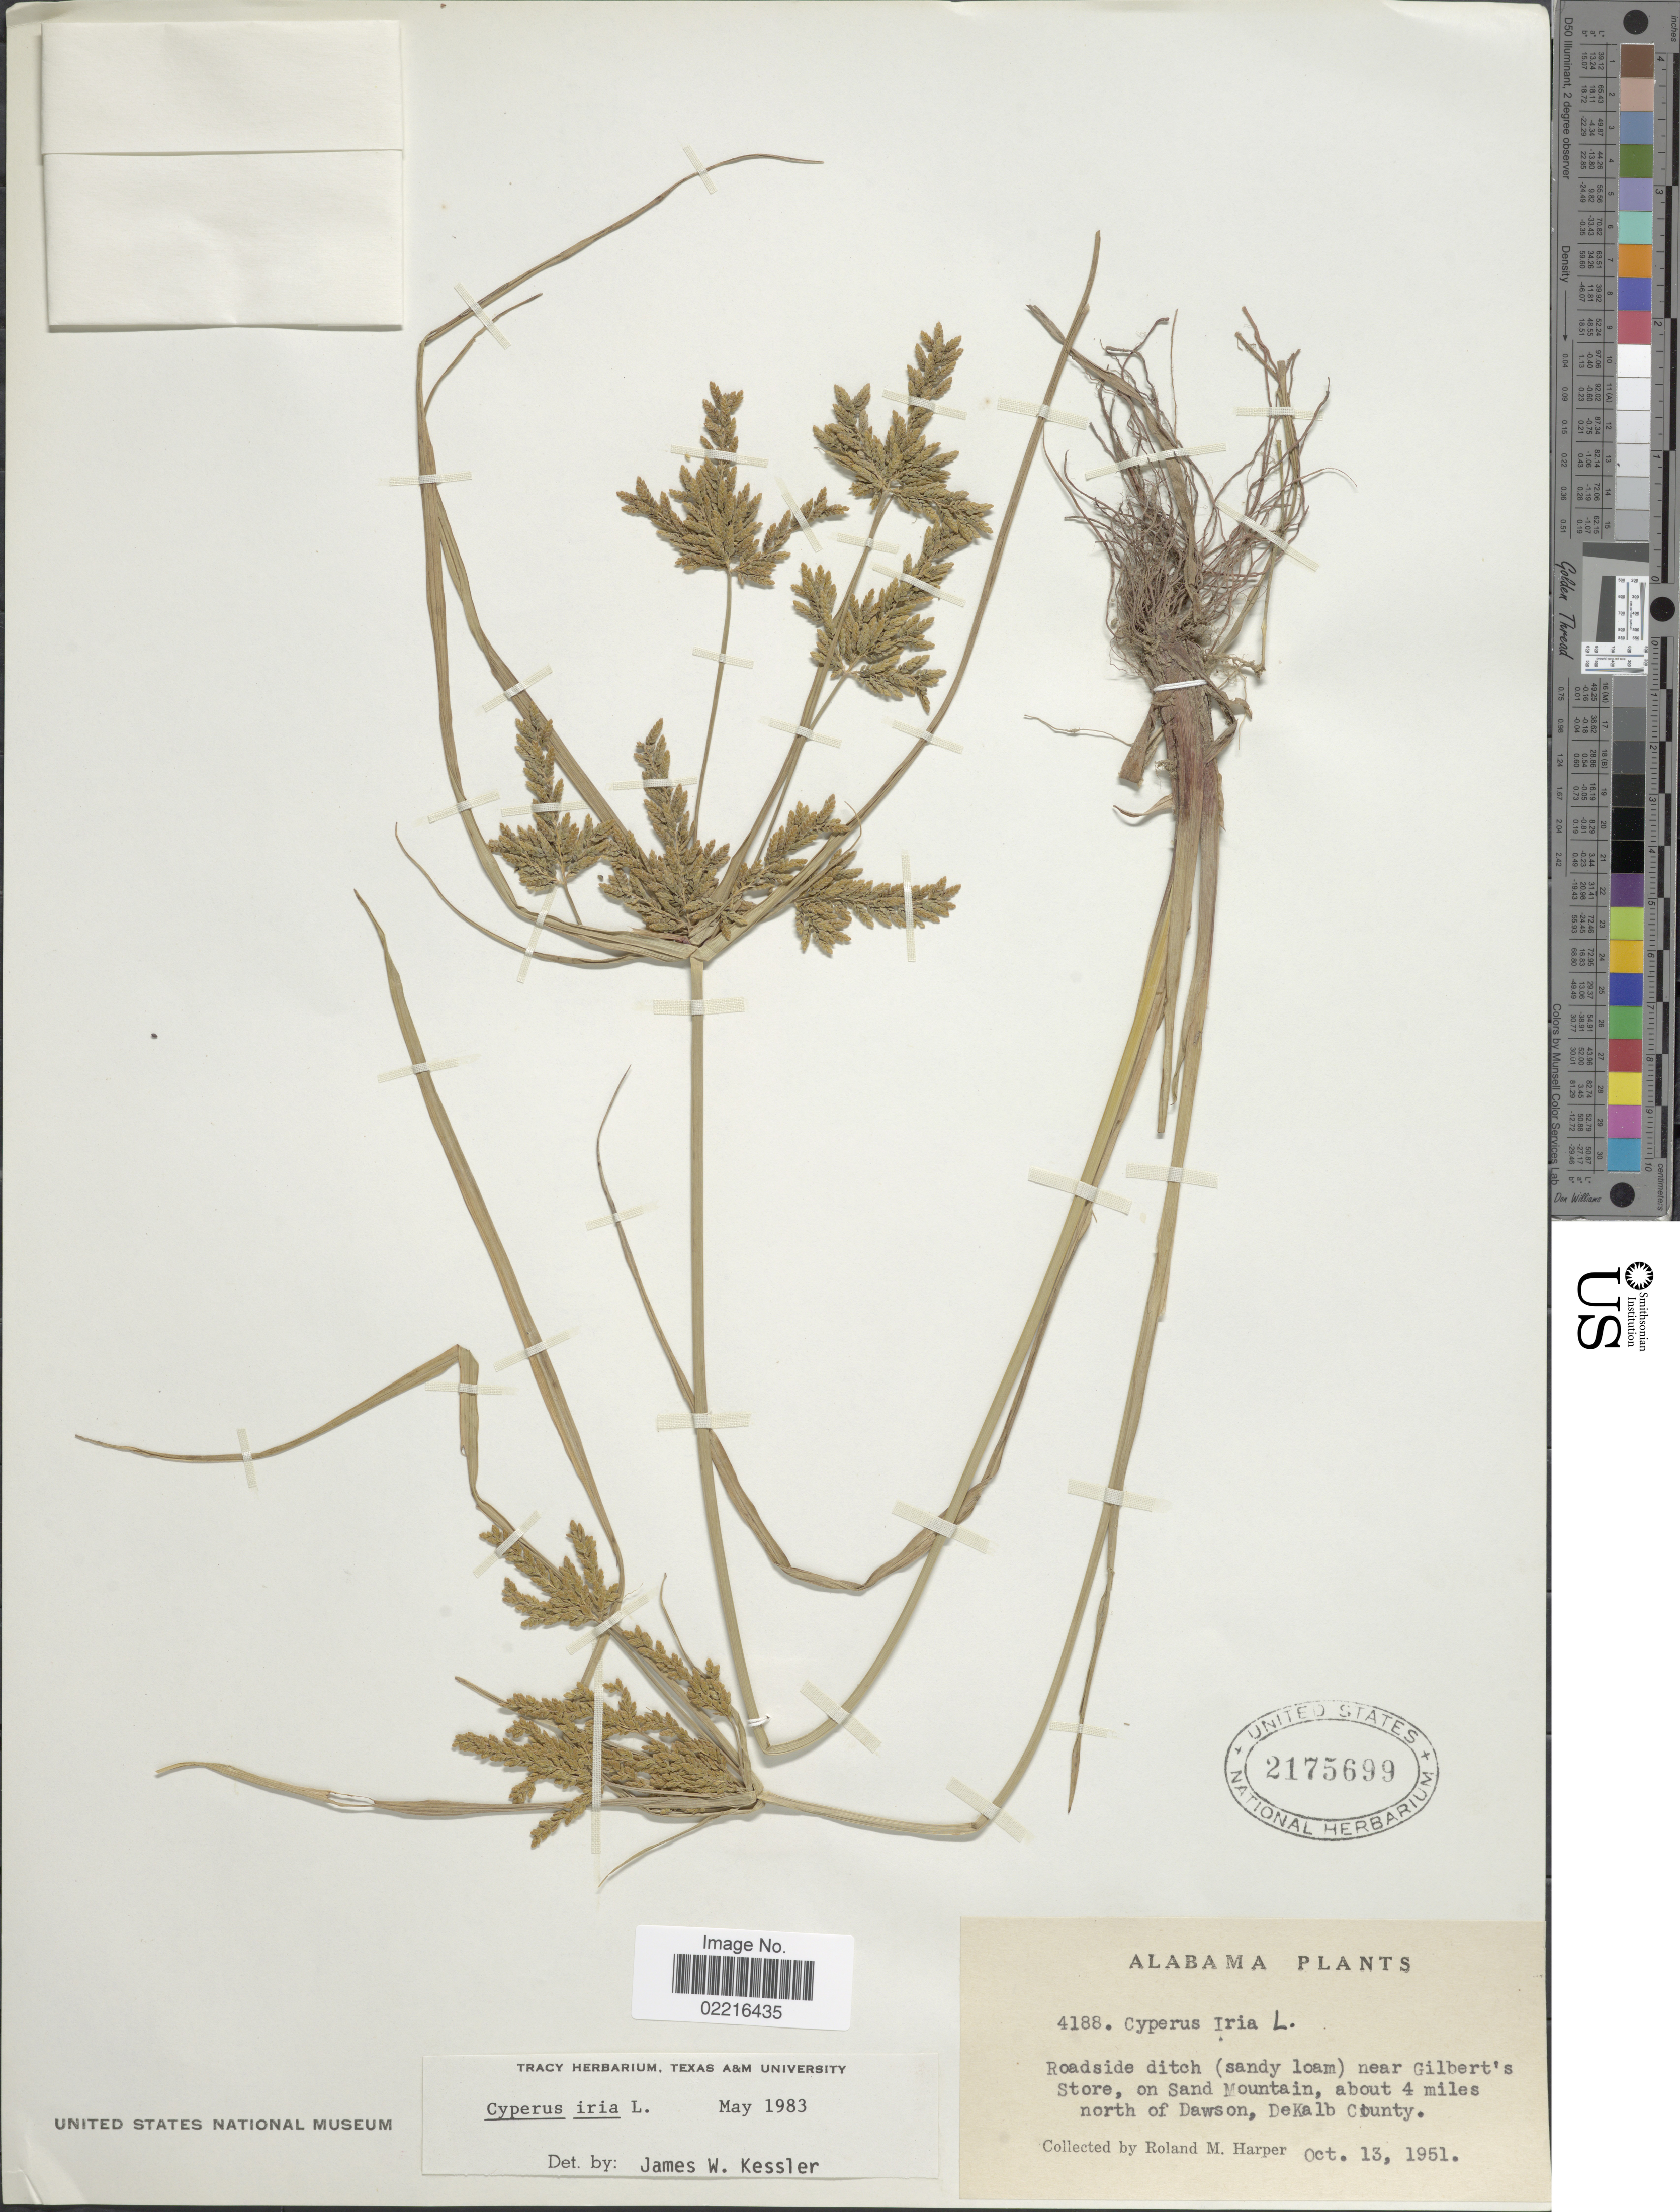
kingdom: Plantae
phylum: Tracheophyta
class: Liliopsida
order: Poales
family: Cyperaceae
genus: Cyperus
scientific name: Cyperus iria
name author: L.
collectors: R. M. Harper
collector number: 4188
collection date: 1951-10-13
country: United States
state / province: Alabama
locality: Near Gilbert's Store, Sand Mountain, about 4 miles north of Dawson, DeKalb County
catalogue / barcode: US 2175699